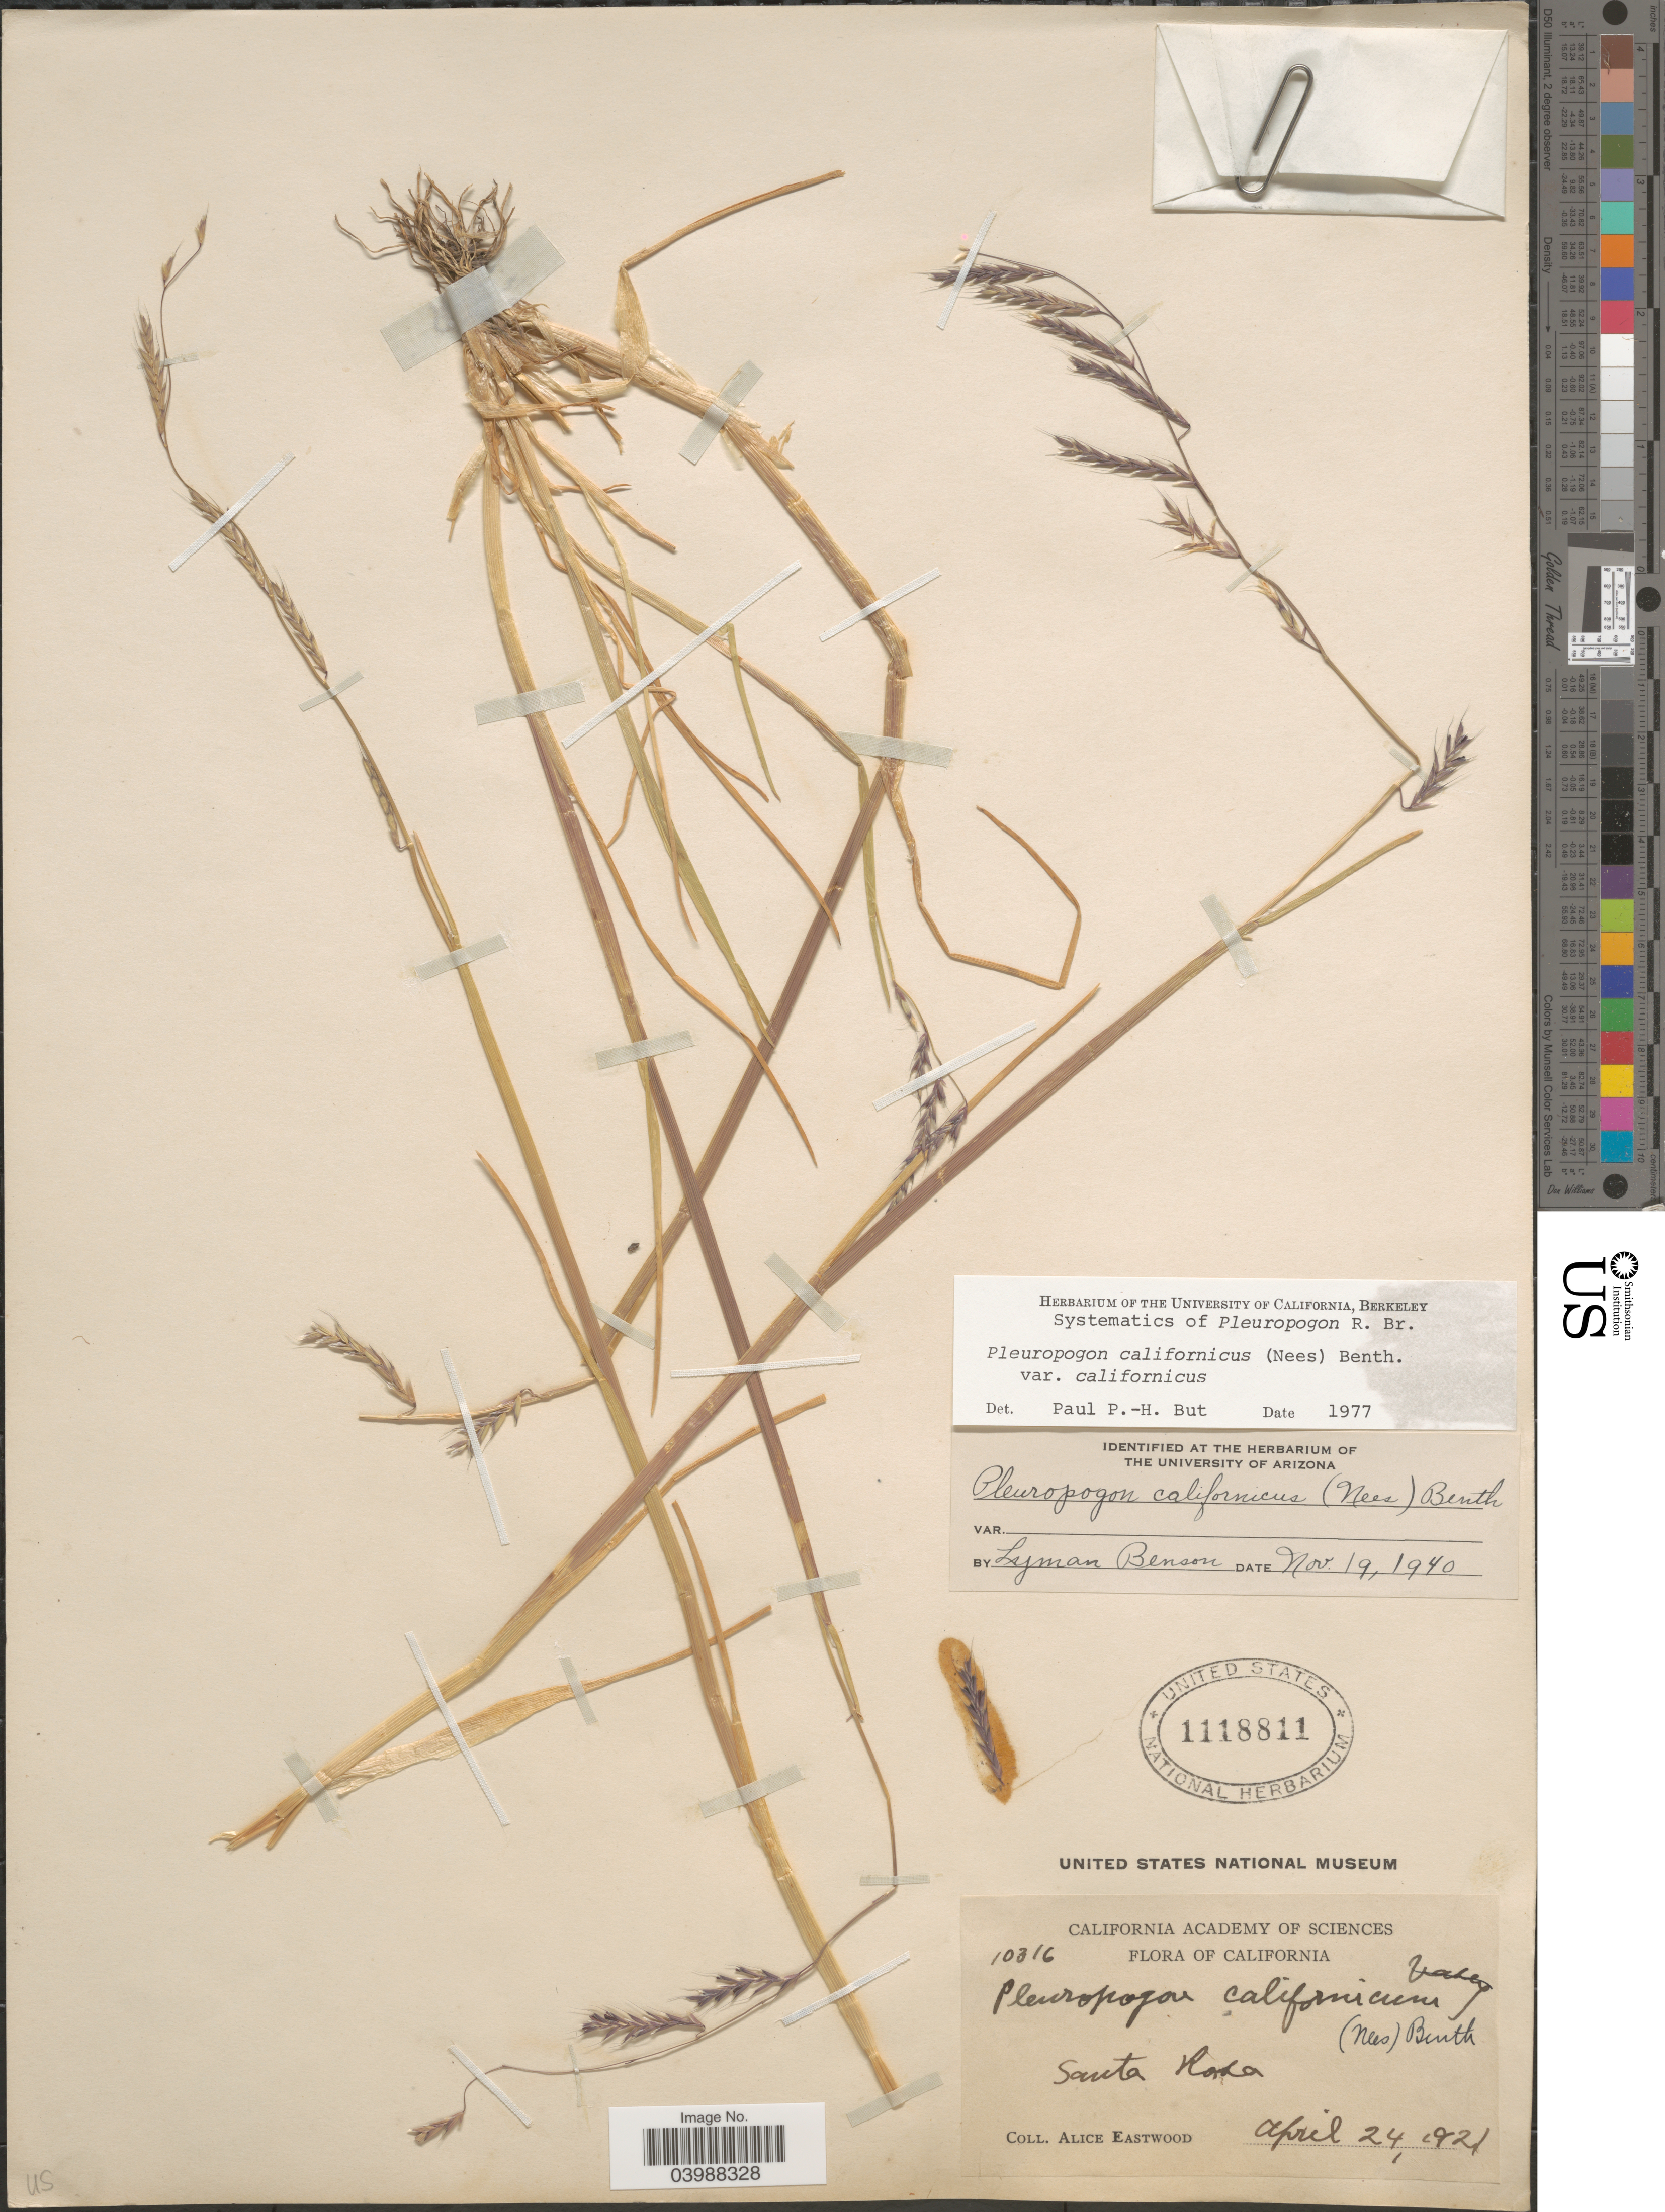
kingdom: Plantae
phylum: Tracheophyta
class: Liliopsida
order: Poales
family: Poaceae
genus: Pleuropogon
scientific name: Pleuropogon californicus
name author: (Nees) Benth. ex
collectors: A. Eastwood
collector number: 10316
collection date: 1921-04-24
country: United States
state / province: California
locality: Santa Rosa.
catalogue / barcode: US 1118811